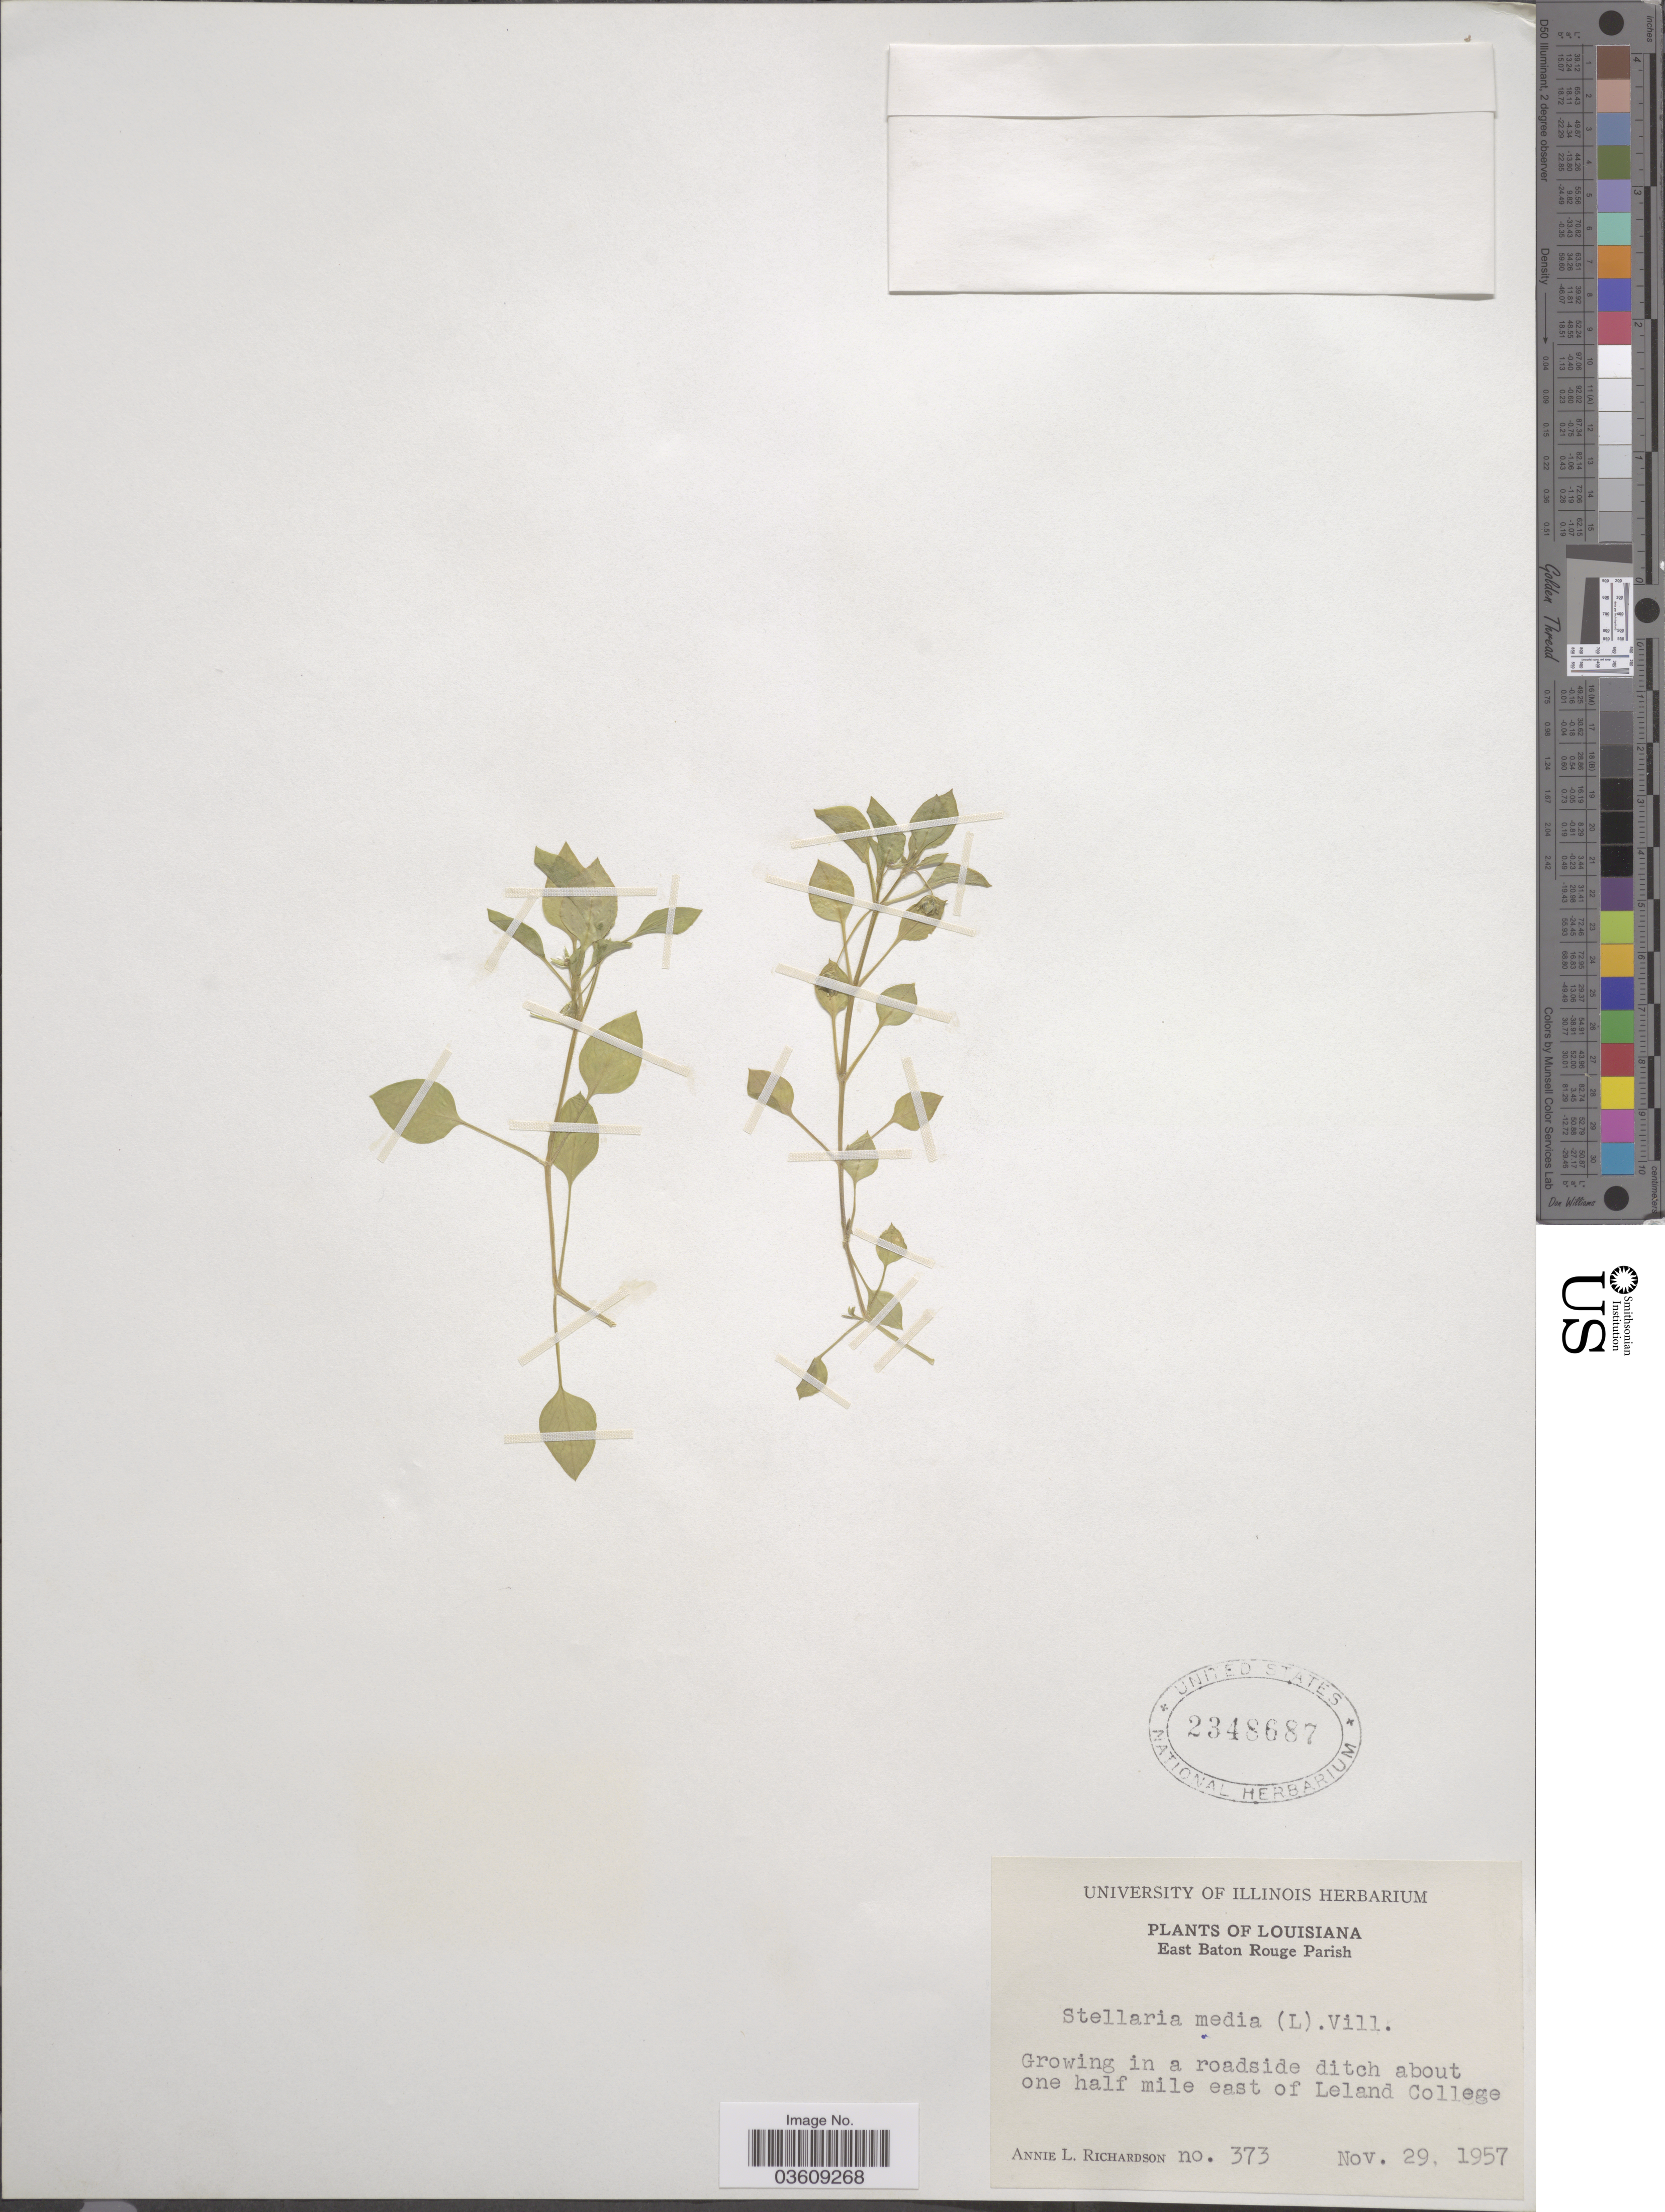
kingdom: Plantae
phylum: Tracheophyta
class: Magnoliopsida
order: Caryophyllales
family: Caryophyllaceae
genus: Stellaria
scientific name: Stellaria media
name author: (L.) Vill.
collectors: A. L. Richardson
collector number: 373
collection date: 1957-11-29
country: United States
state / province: Louisiana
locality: East Baton Rouge Parish. Growing in a roadside ditch about one half mile east of Leland College.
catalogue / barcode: US 2348687